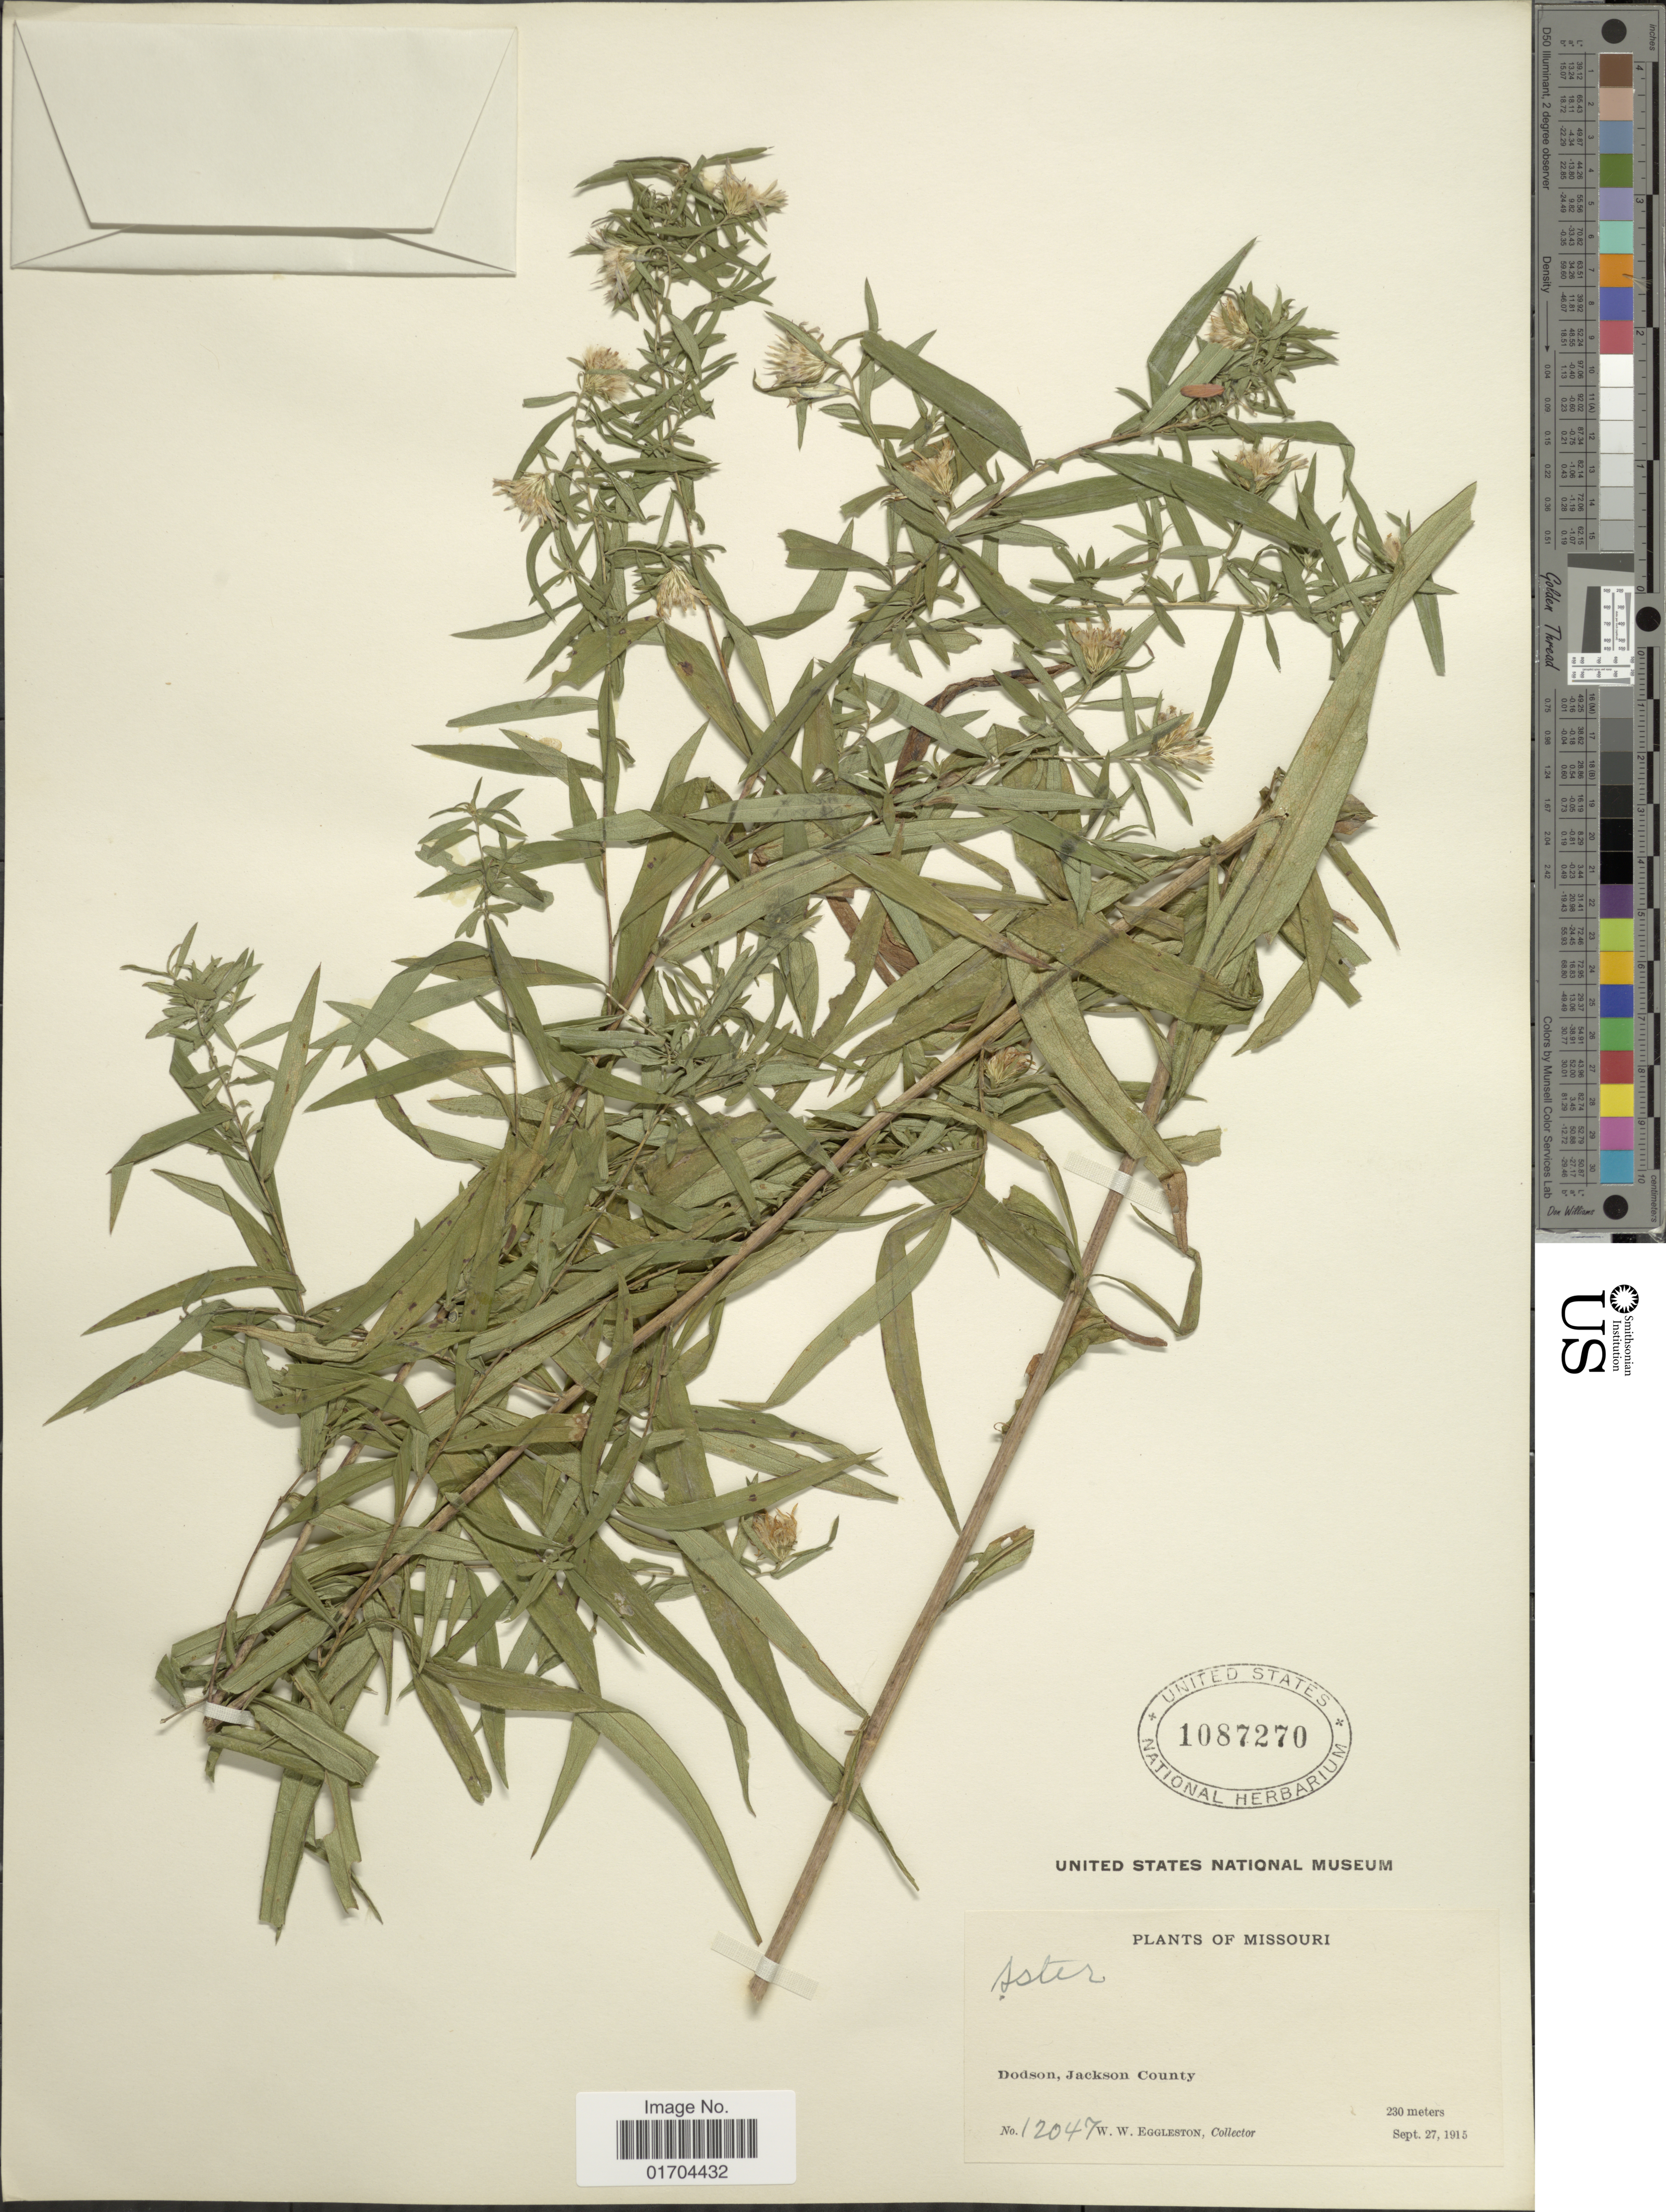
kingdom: Plantae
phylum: Tracheophyta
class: Magnoliopsida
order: Asterales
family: Asteraceae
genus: Symphyotrichum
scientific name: Symphyotrichum sp.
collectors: W. W. Eggleston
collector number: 12047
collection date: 1915-09-27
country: United States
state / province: Missouri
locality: Dodson, Jackson County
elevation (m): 230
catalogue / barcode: US 1087270